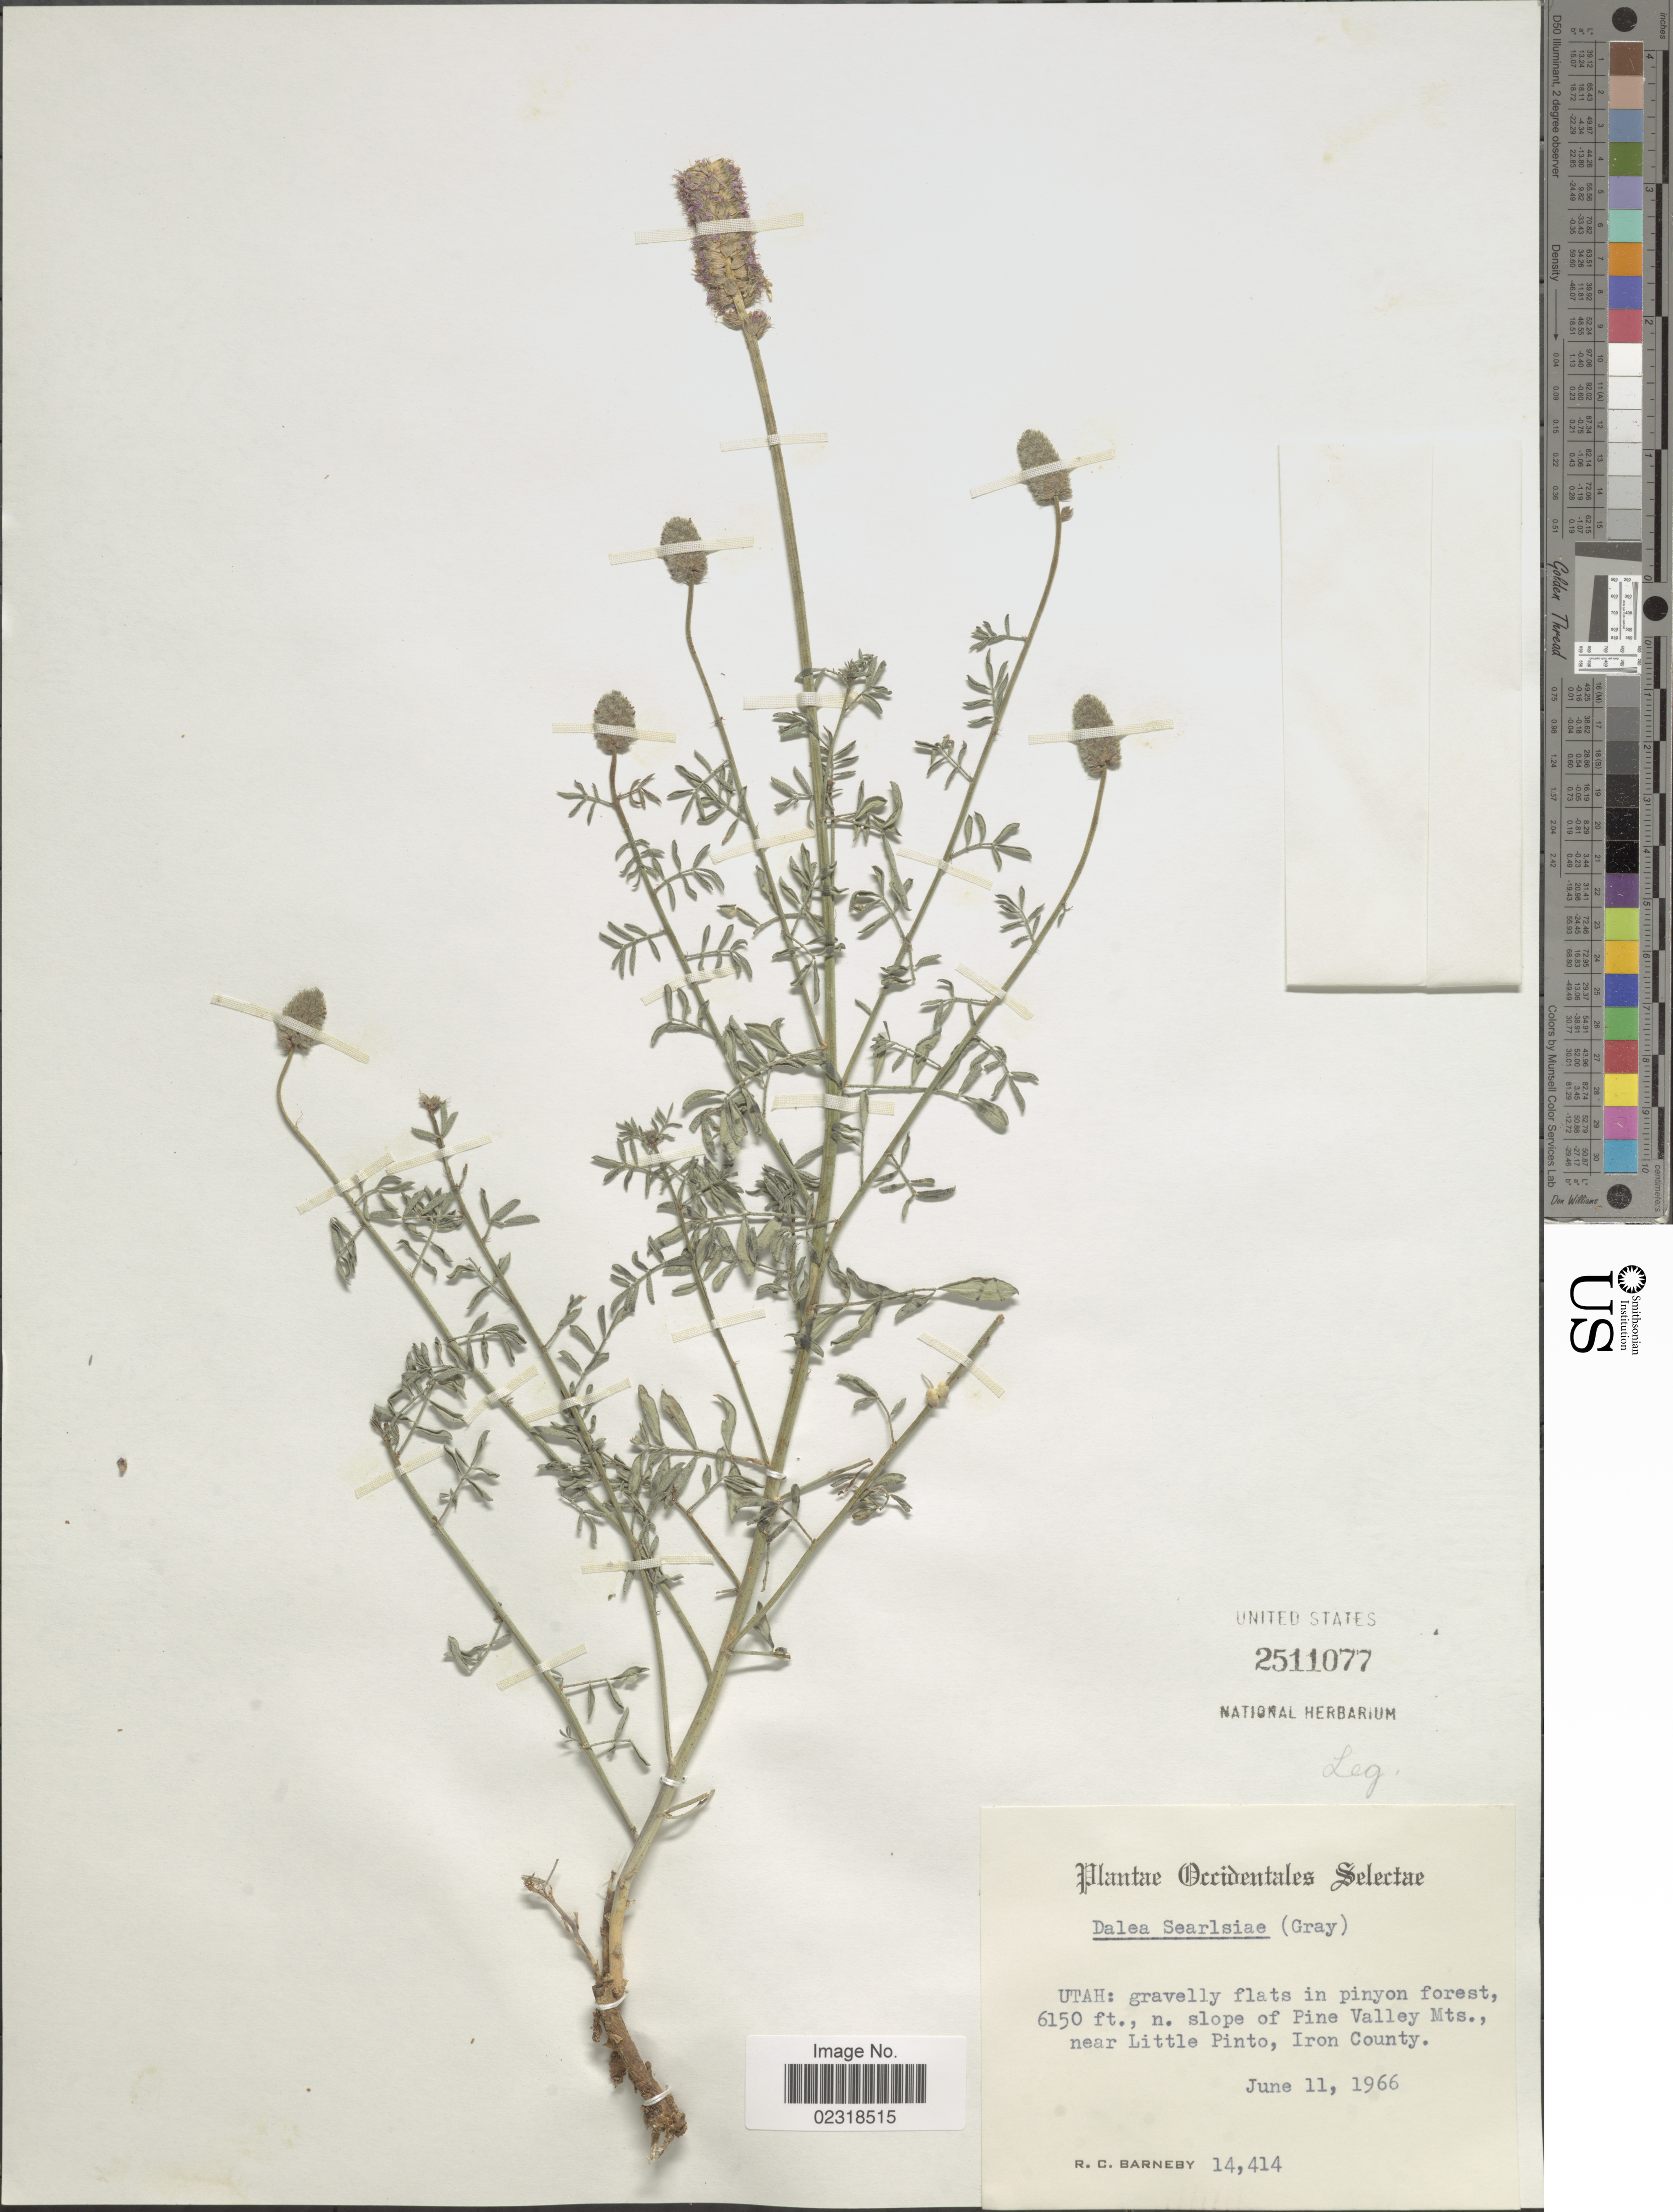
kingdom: Plantae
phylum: Tracheophyta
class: Magnoliopsida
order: Fabales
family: Fabaceae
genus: Dalea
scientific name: Dalea searlsiae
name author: (A. Gray) Barneby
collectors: R. C. Barneby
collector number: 14414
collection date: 1966-06-11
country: United States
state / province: Utah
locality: Utah: N. slope of Pine Valley Mts., near Little Pinto, Iron County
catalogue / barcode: US 2511077